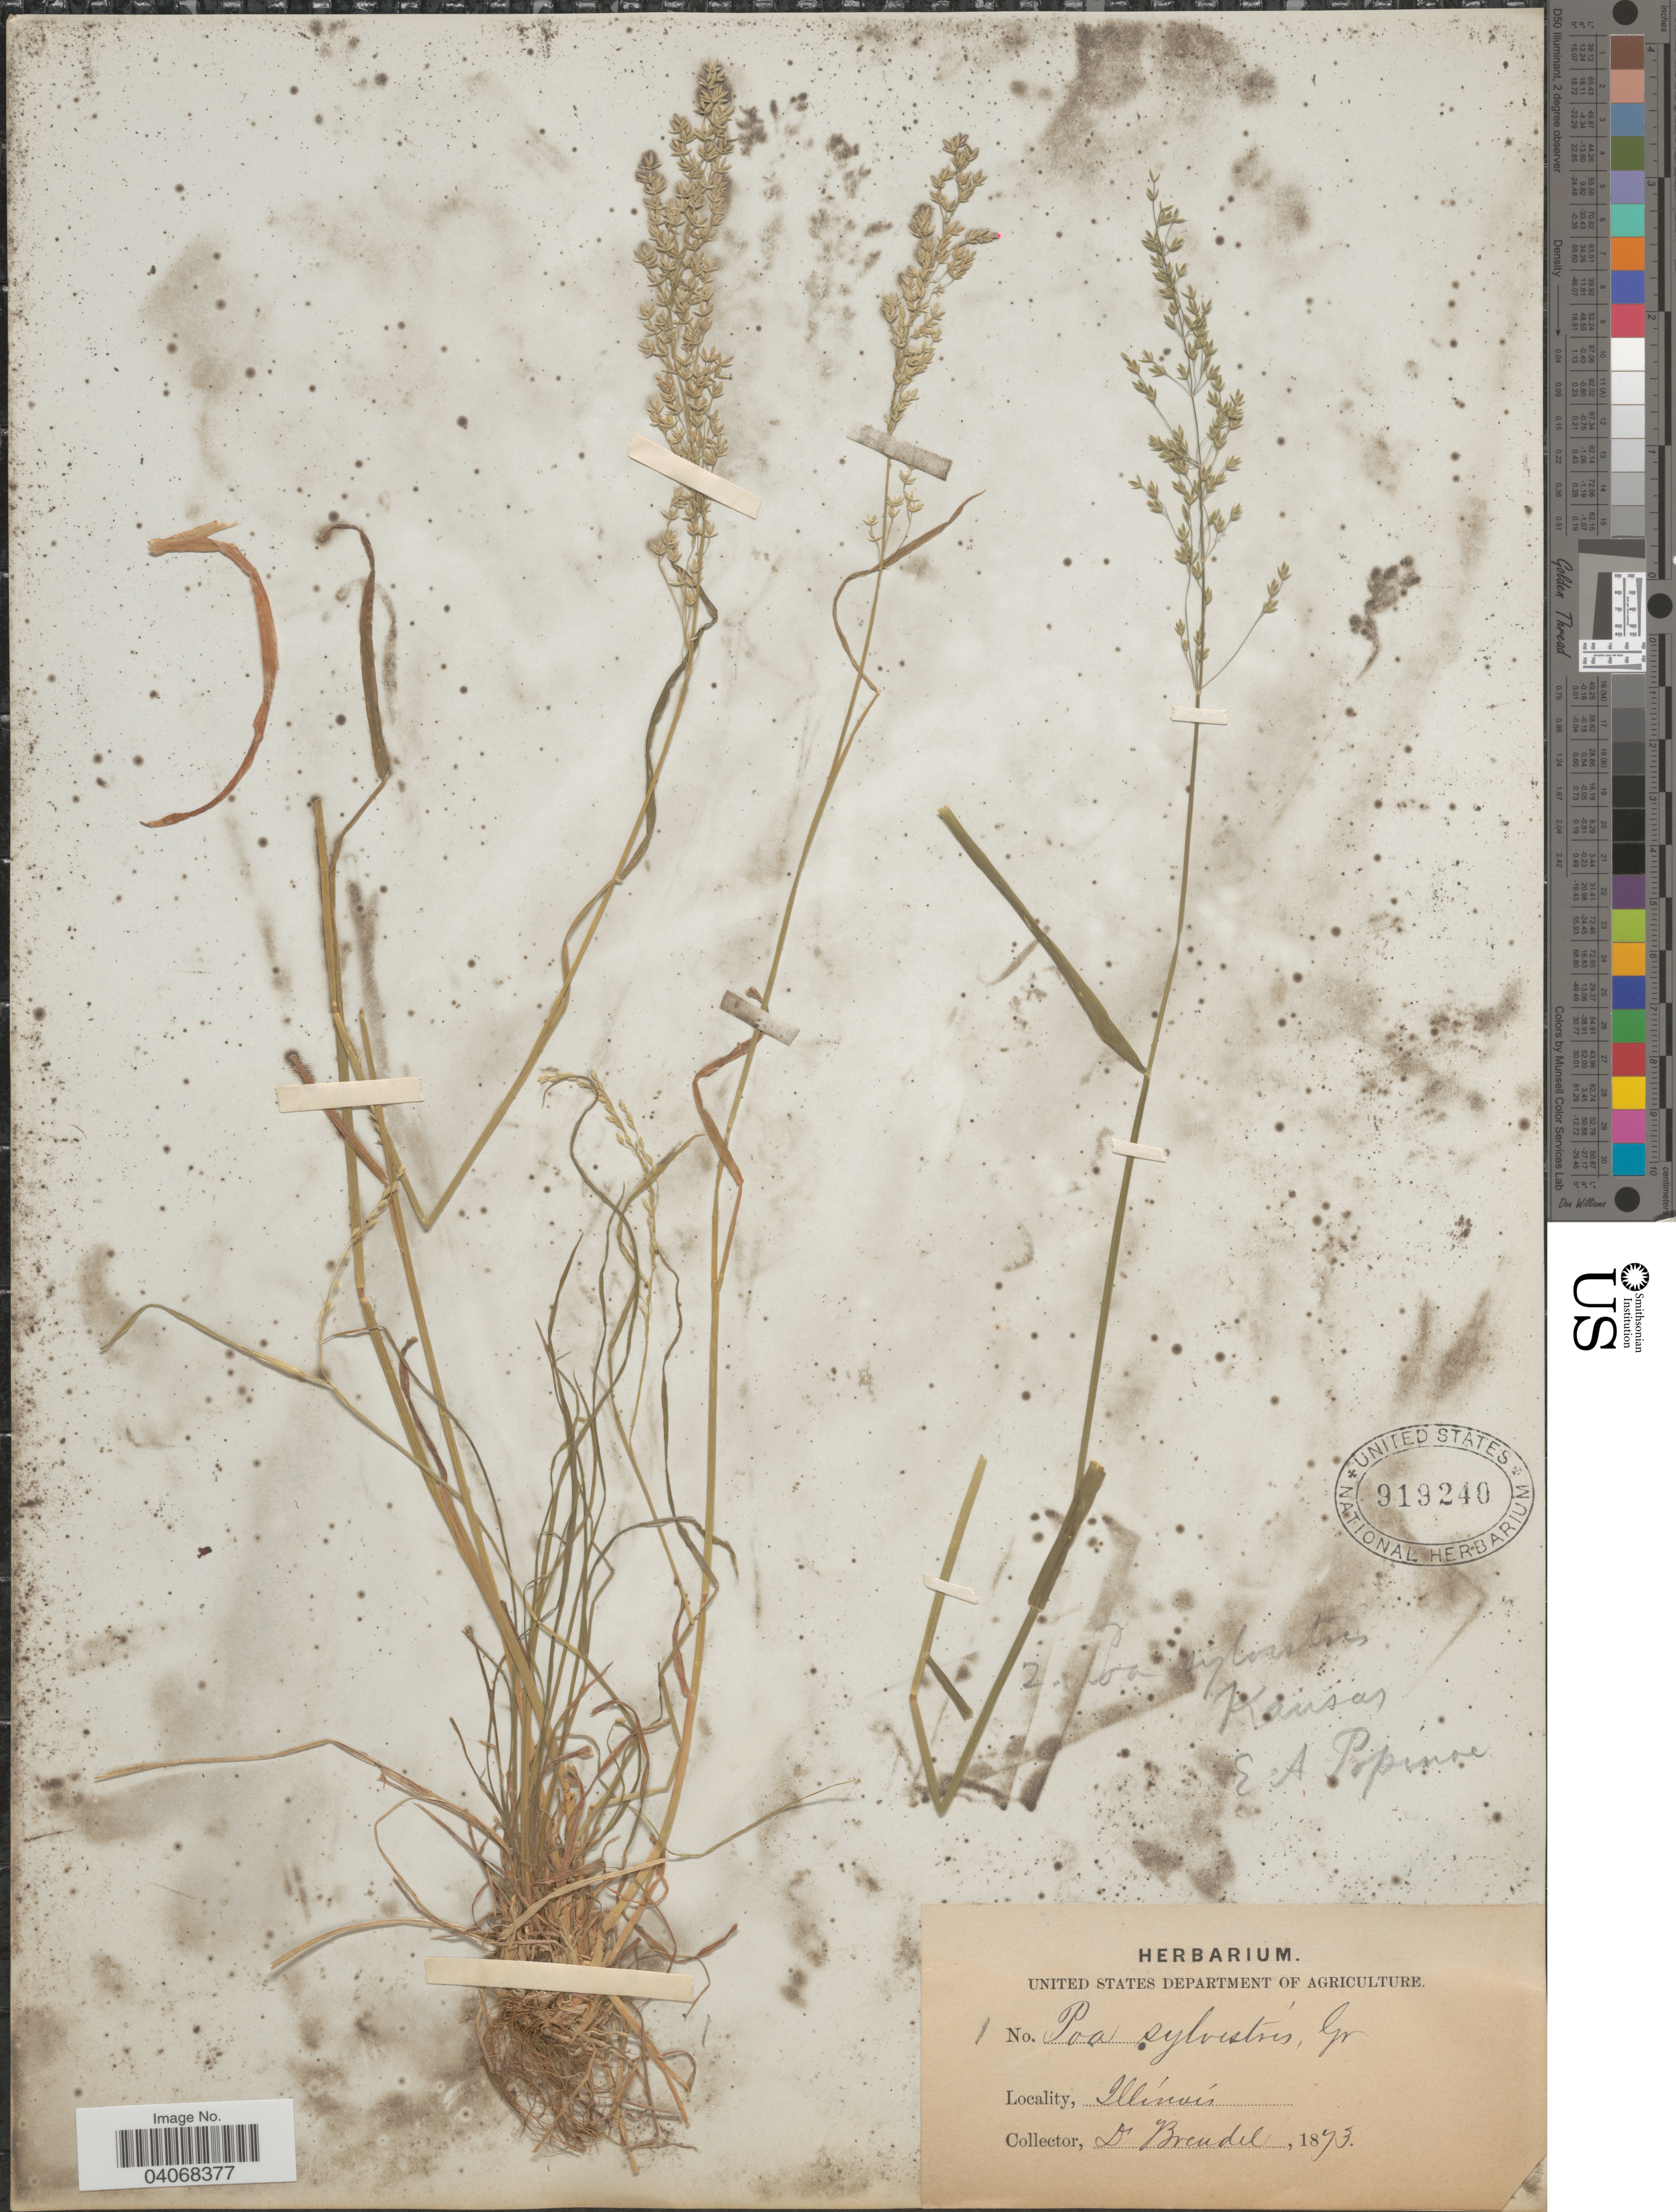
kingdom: Plantae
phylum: Tracheophyta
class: Liliopsida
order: Poales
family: Poaceae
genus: Poa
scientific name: Poa sylvestris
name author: A. Gray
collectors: E. A. Popenoe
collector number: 2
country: United States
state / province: Kansas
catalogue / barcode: US 919240-2